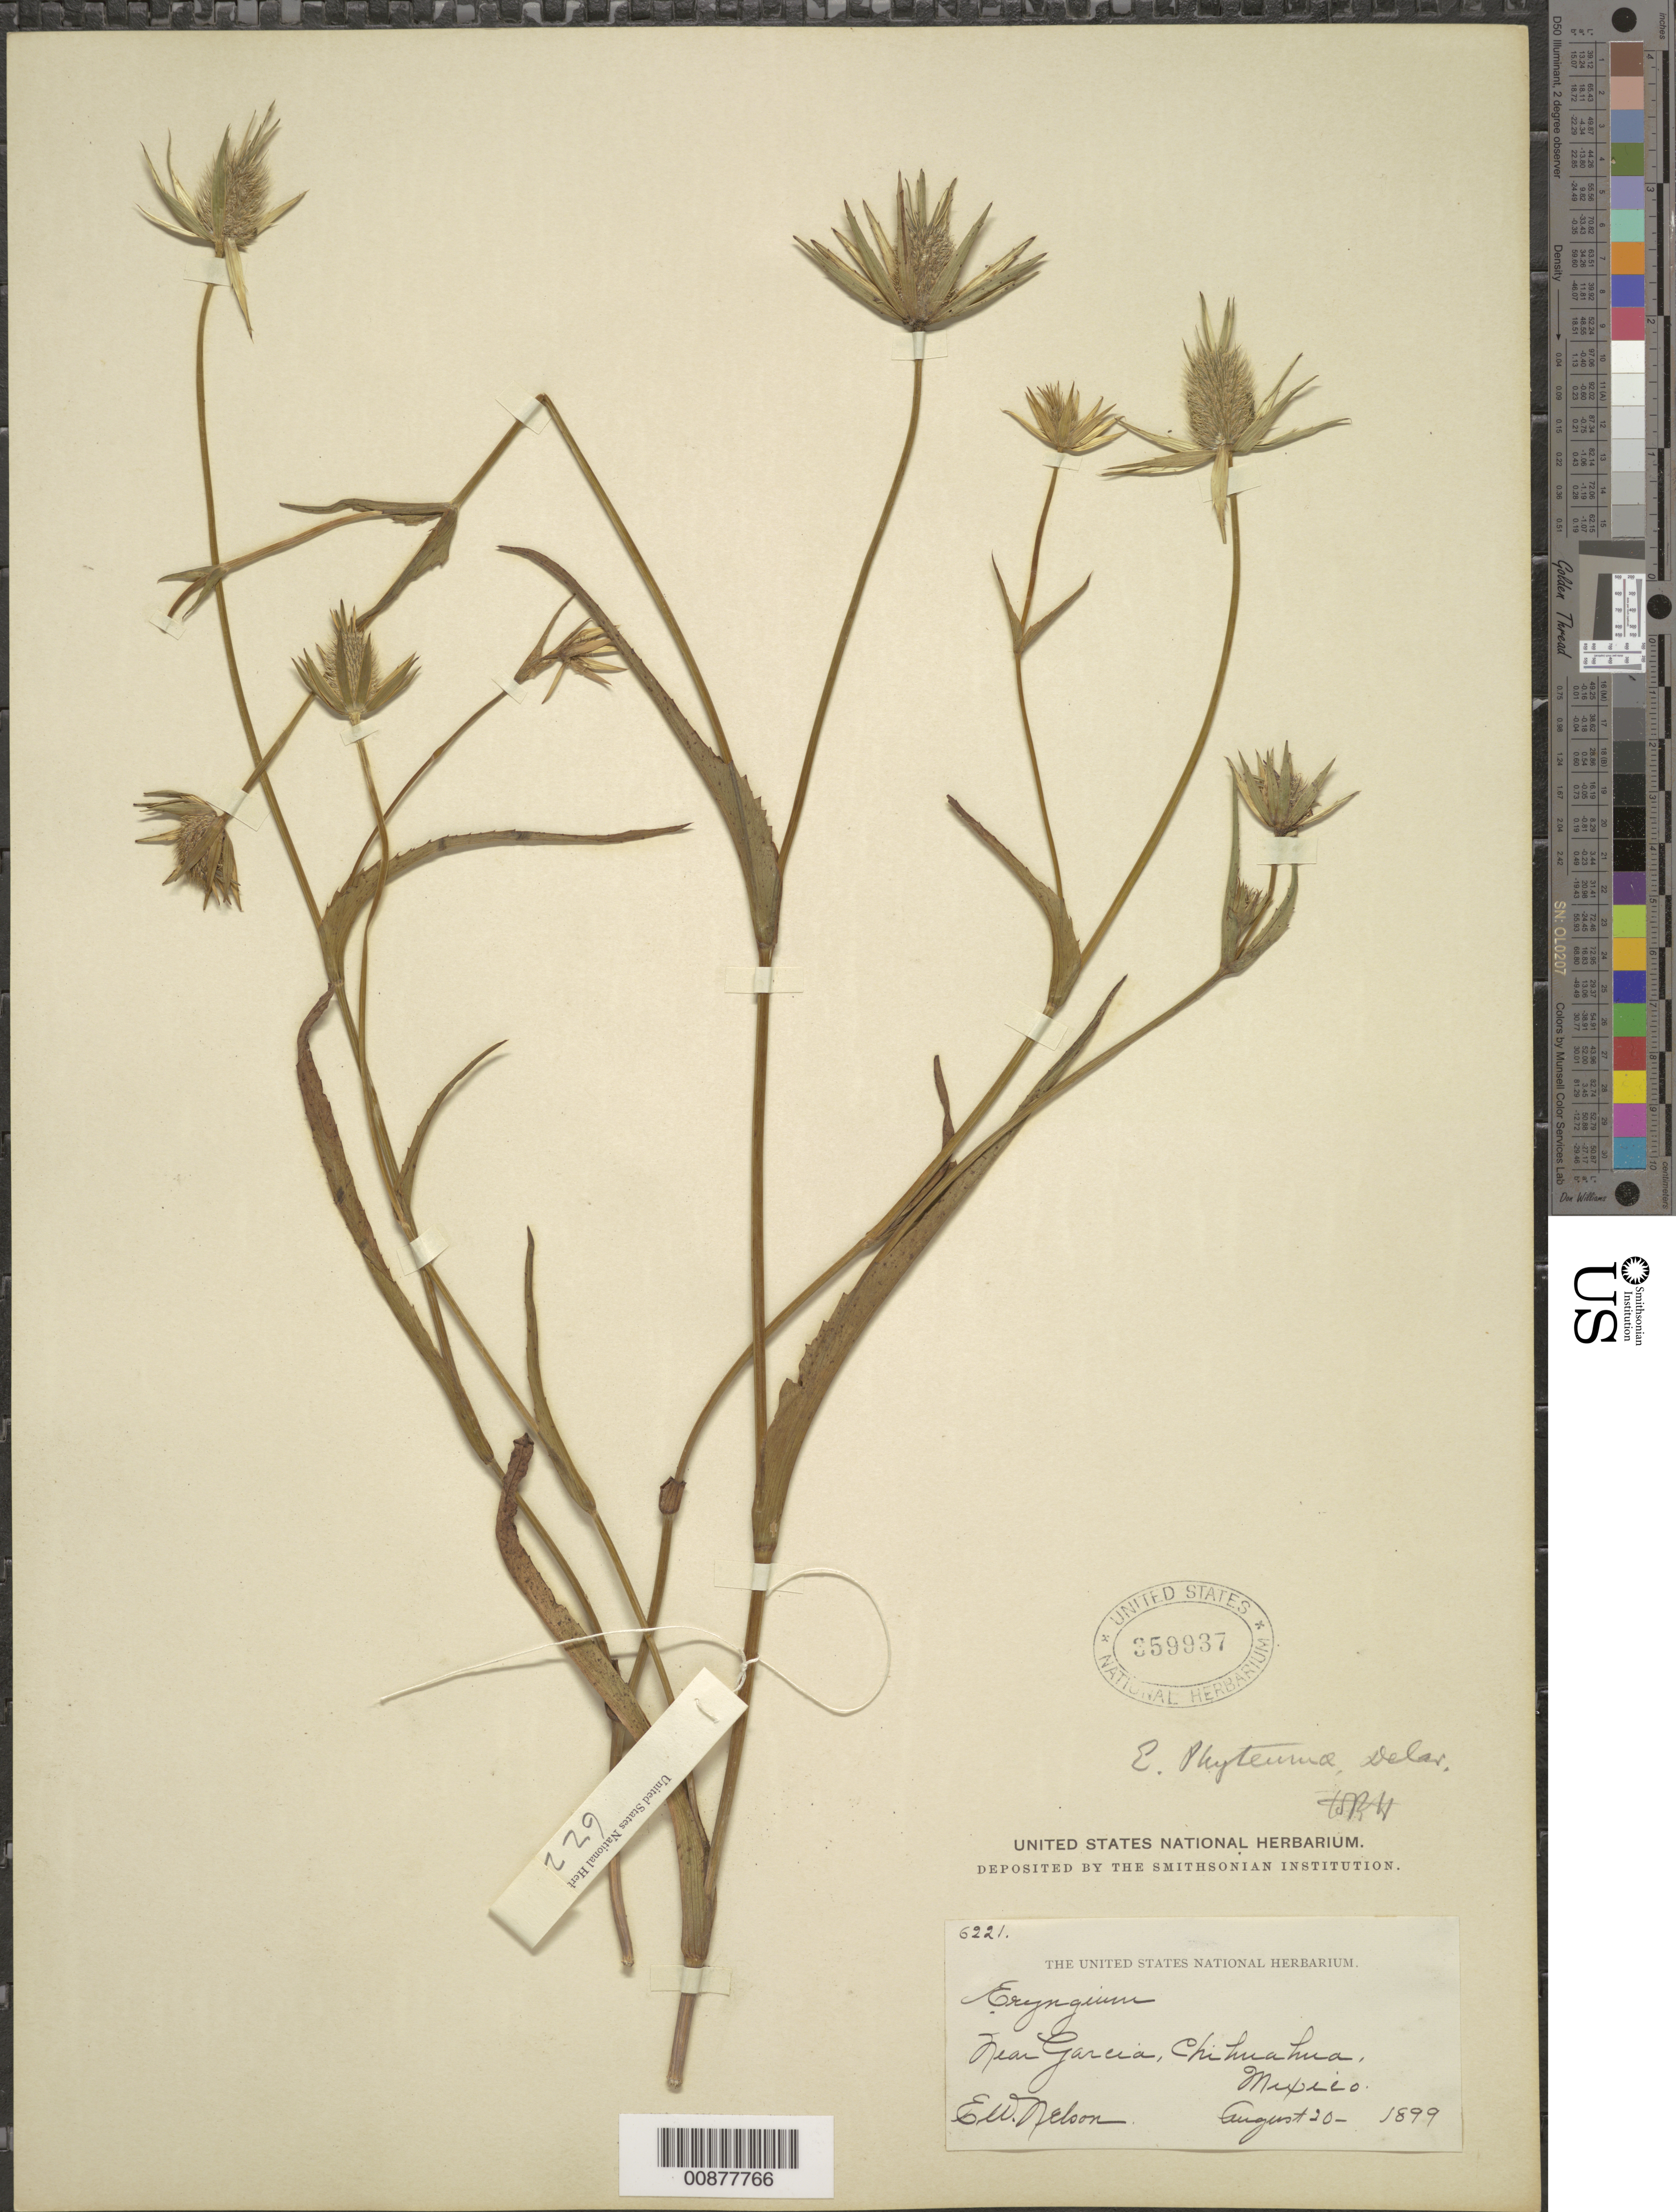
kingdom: Plantae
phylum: Tracheophyta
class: Magnoliopsida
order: Apiales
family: Apiaceae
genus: Eryngium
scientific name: Eryngium phyteumae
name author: F. Delaroche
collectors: E. W. Nelson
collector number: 6221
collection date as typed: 20 Aug 1899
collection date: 1899-08-20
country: Mexico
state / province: Chihuahua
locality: Near García, Chihuahua.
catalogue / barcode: US 359937